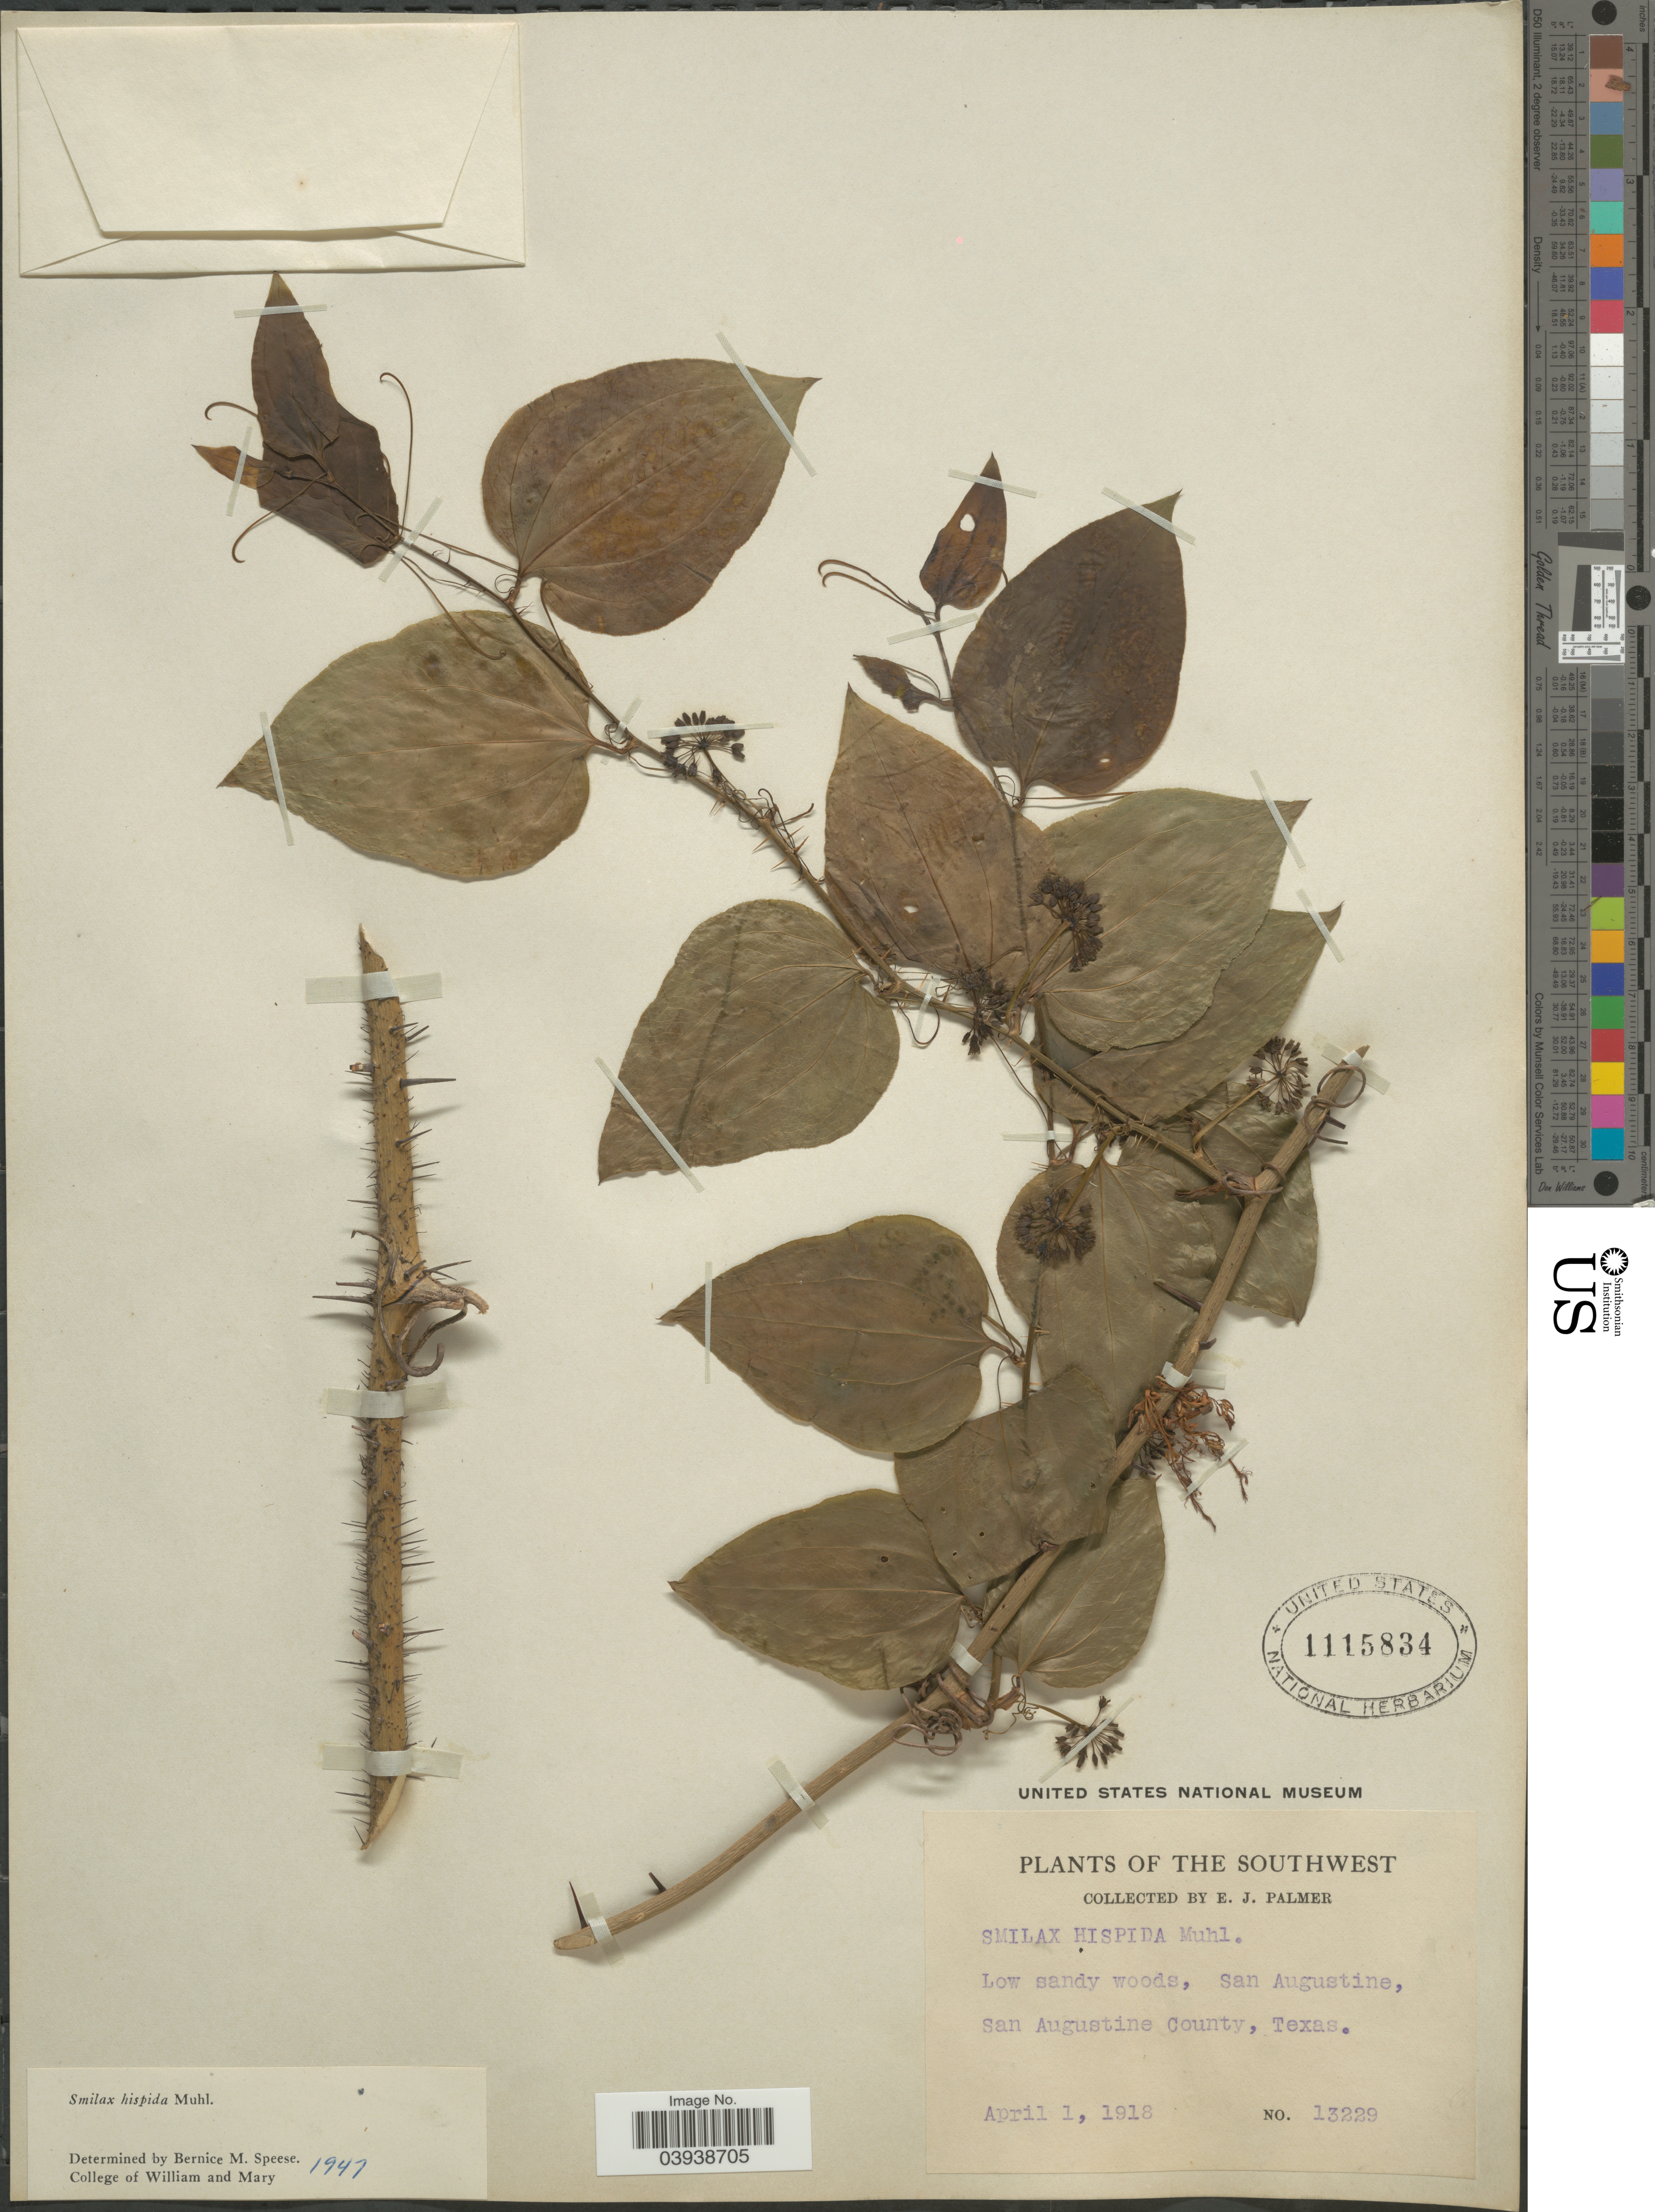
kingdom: Plantae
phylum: Tracheophyta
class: Liliopsida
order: Liliales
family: Smilacaceae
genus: Smilax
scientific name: Smilax hispida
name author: Raf.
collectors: E. J. Palmer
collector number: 13229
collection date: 1918-04-01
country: United States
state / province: Texas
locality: The Southwest. San Augustine, San Augustine County.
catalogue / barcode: US 1115834